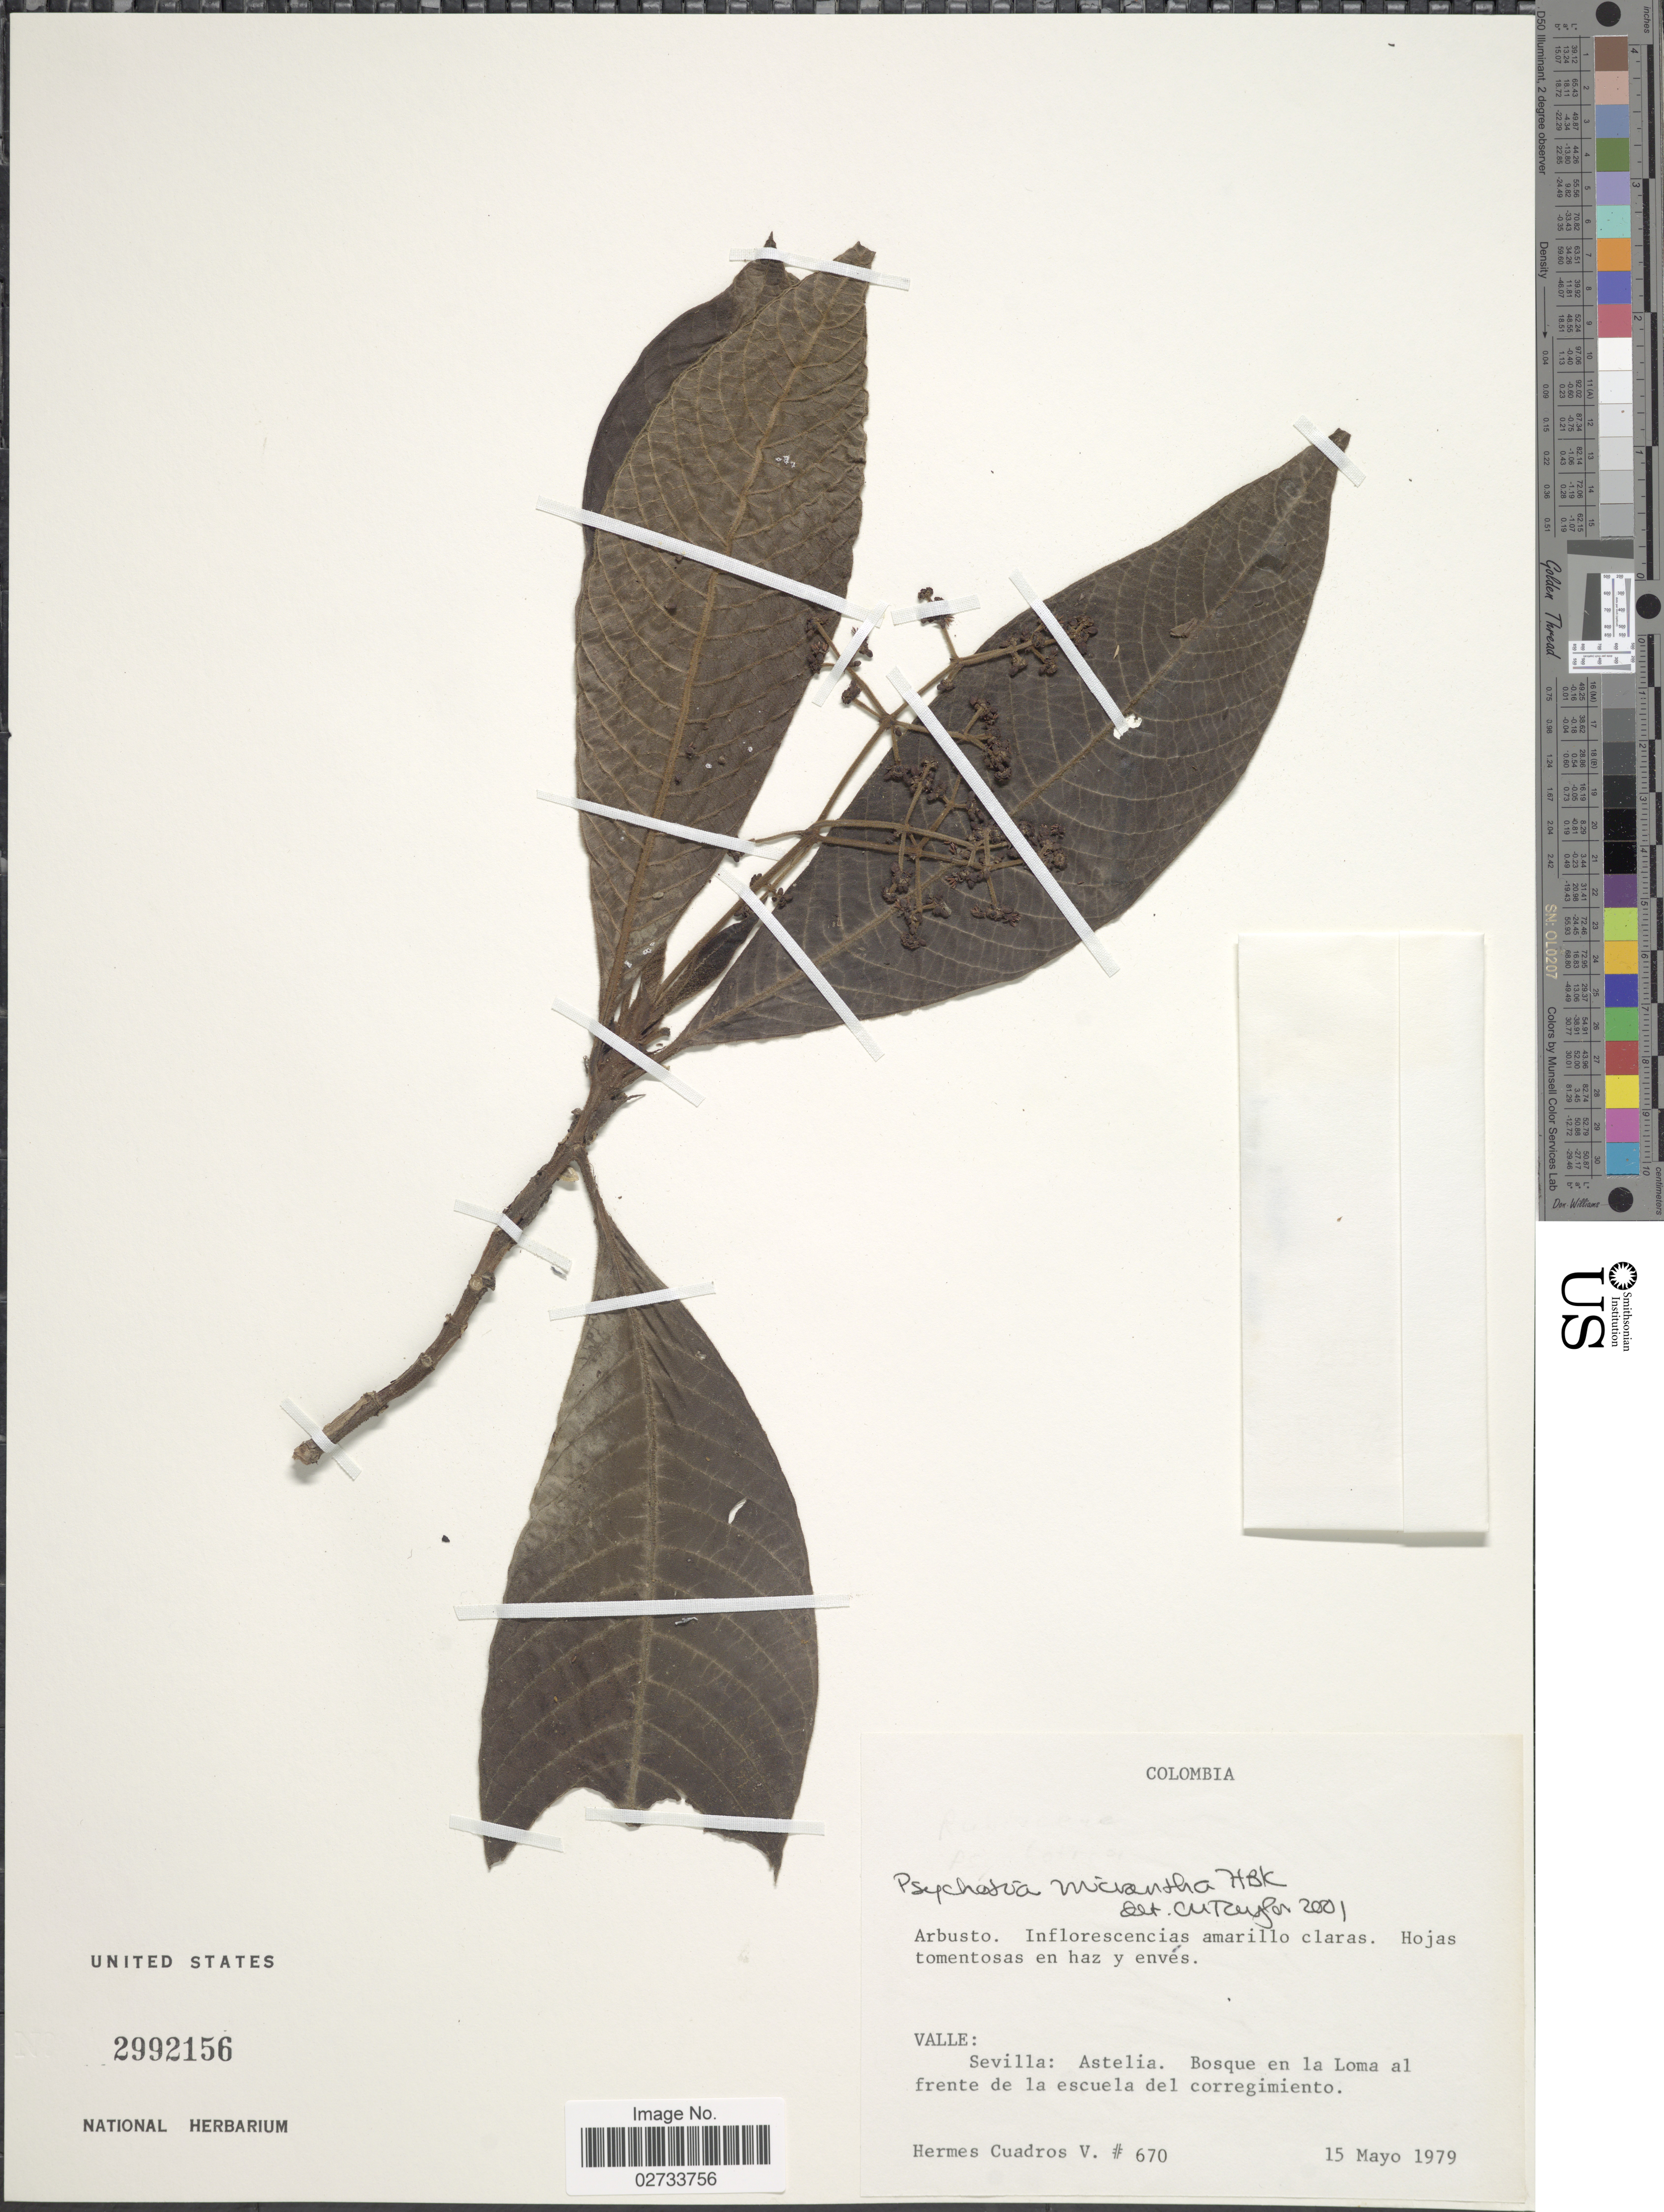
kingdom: Plantae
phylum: Tracheophyta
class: Magnoliopsida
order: Gentianales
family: Rubiaceae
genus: Psychotria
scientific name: Psychotria micrantha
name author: Kunth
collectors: H. Cuadros V.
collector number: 670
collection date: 1979-05-15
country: Colombia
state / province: Valle del Cauca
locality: Valle: Sevilla: Astelia. Bosque en la Loma al frente de la escuela del corregimiento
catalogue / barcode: US 2992156